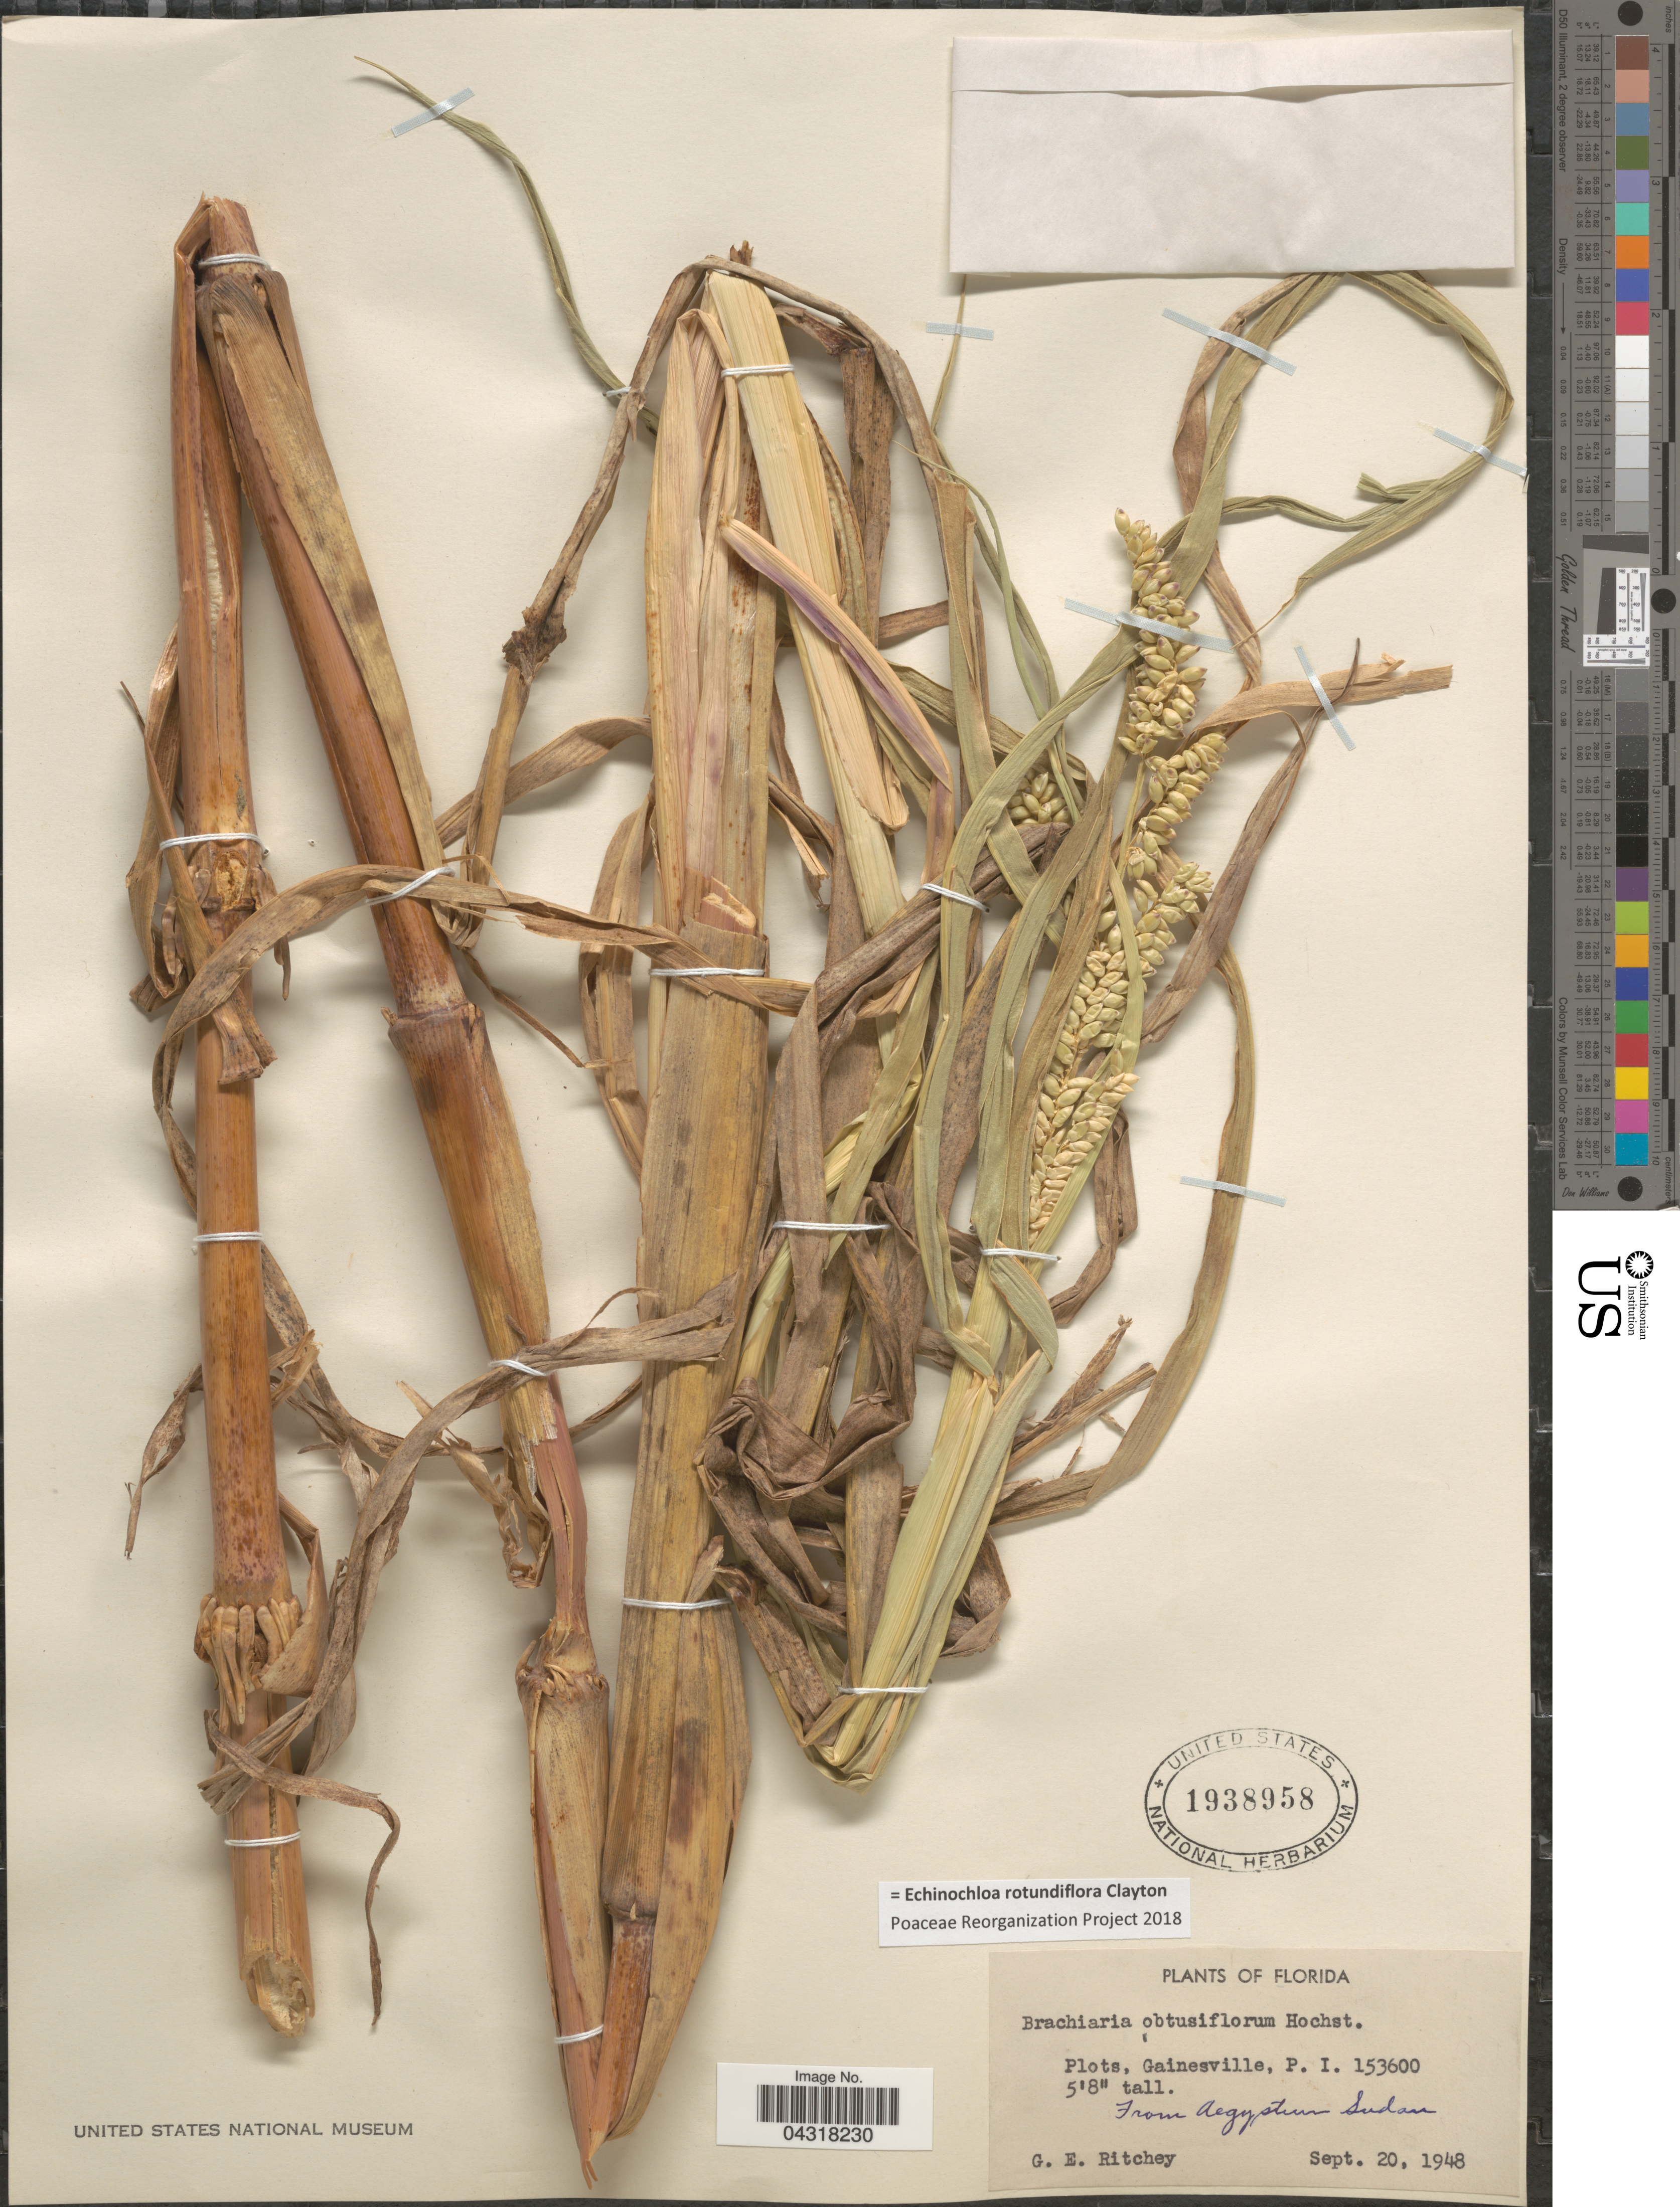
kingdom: Plantae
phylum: Tracheophyta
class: Liliopsida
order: Poales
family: Poaceae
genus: Echinochloa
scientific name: Echinochloa rotundiflora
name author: Clayton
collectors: G. Ritchey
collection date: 1948-09-20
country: United States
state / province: Florida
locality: Plots, Gainesville, P.I. 153600.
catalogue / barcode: US 1938958